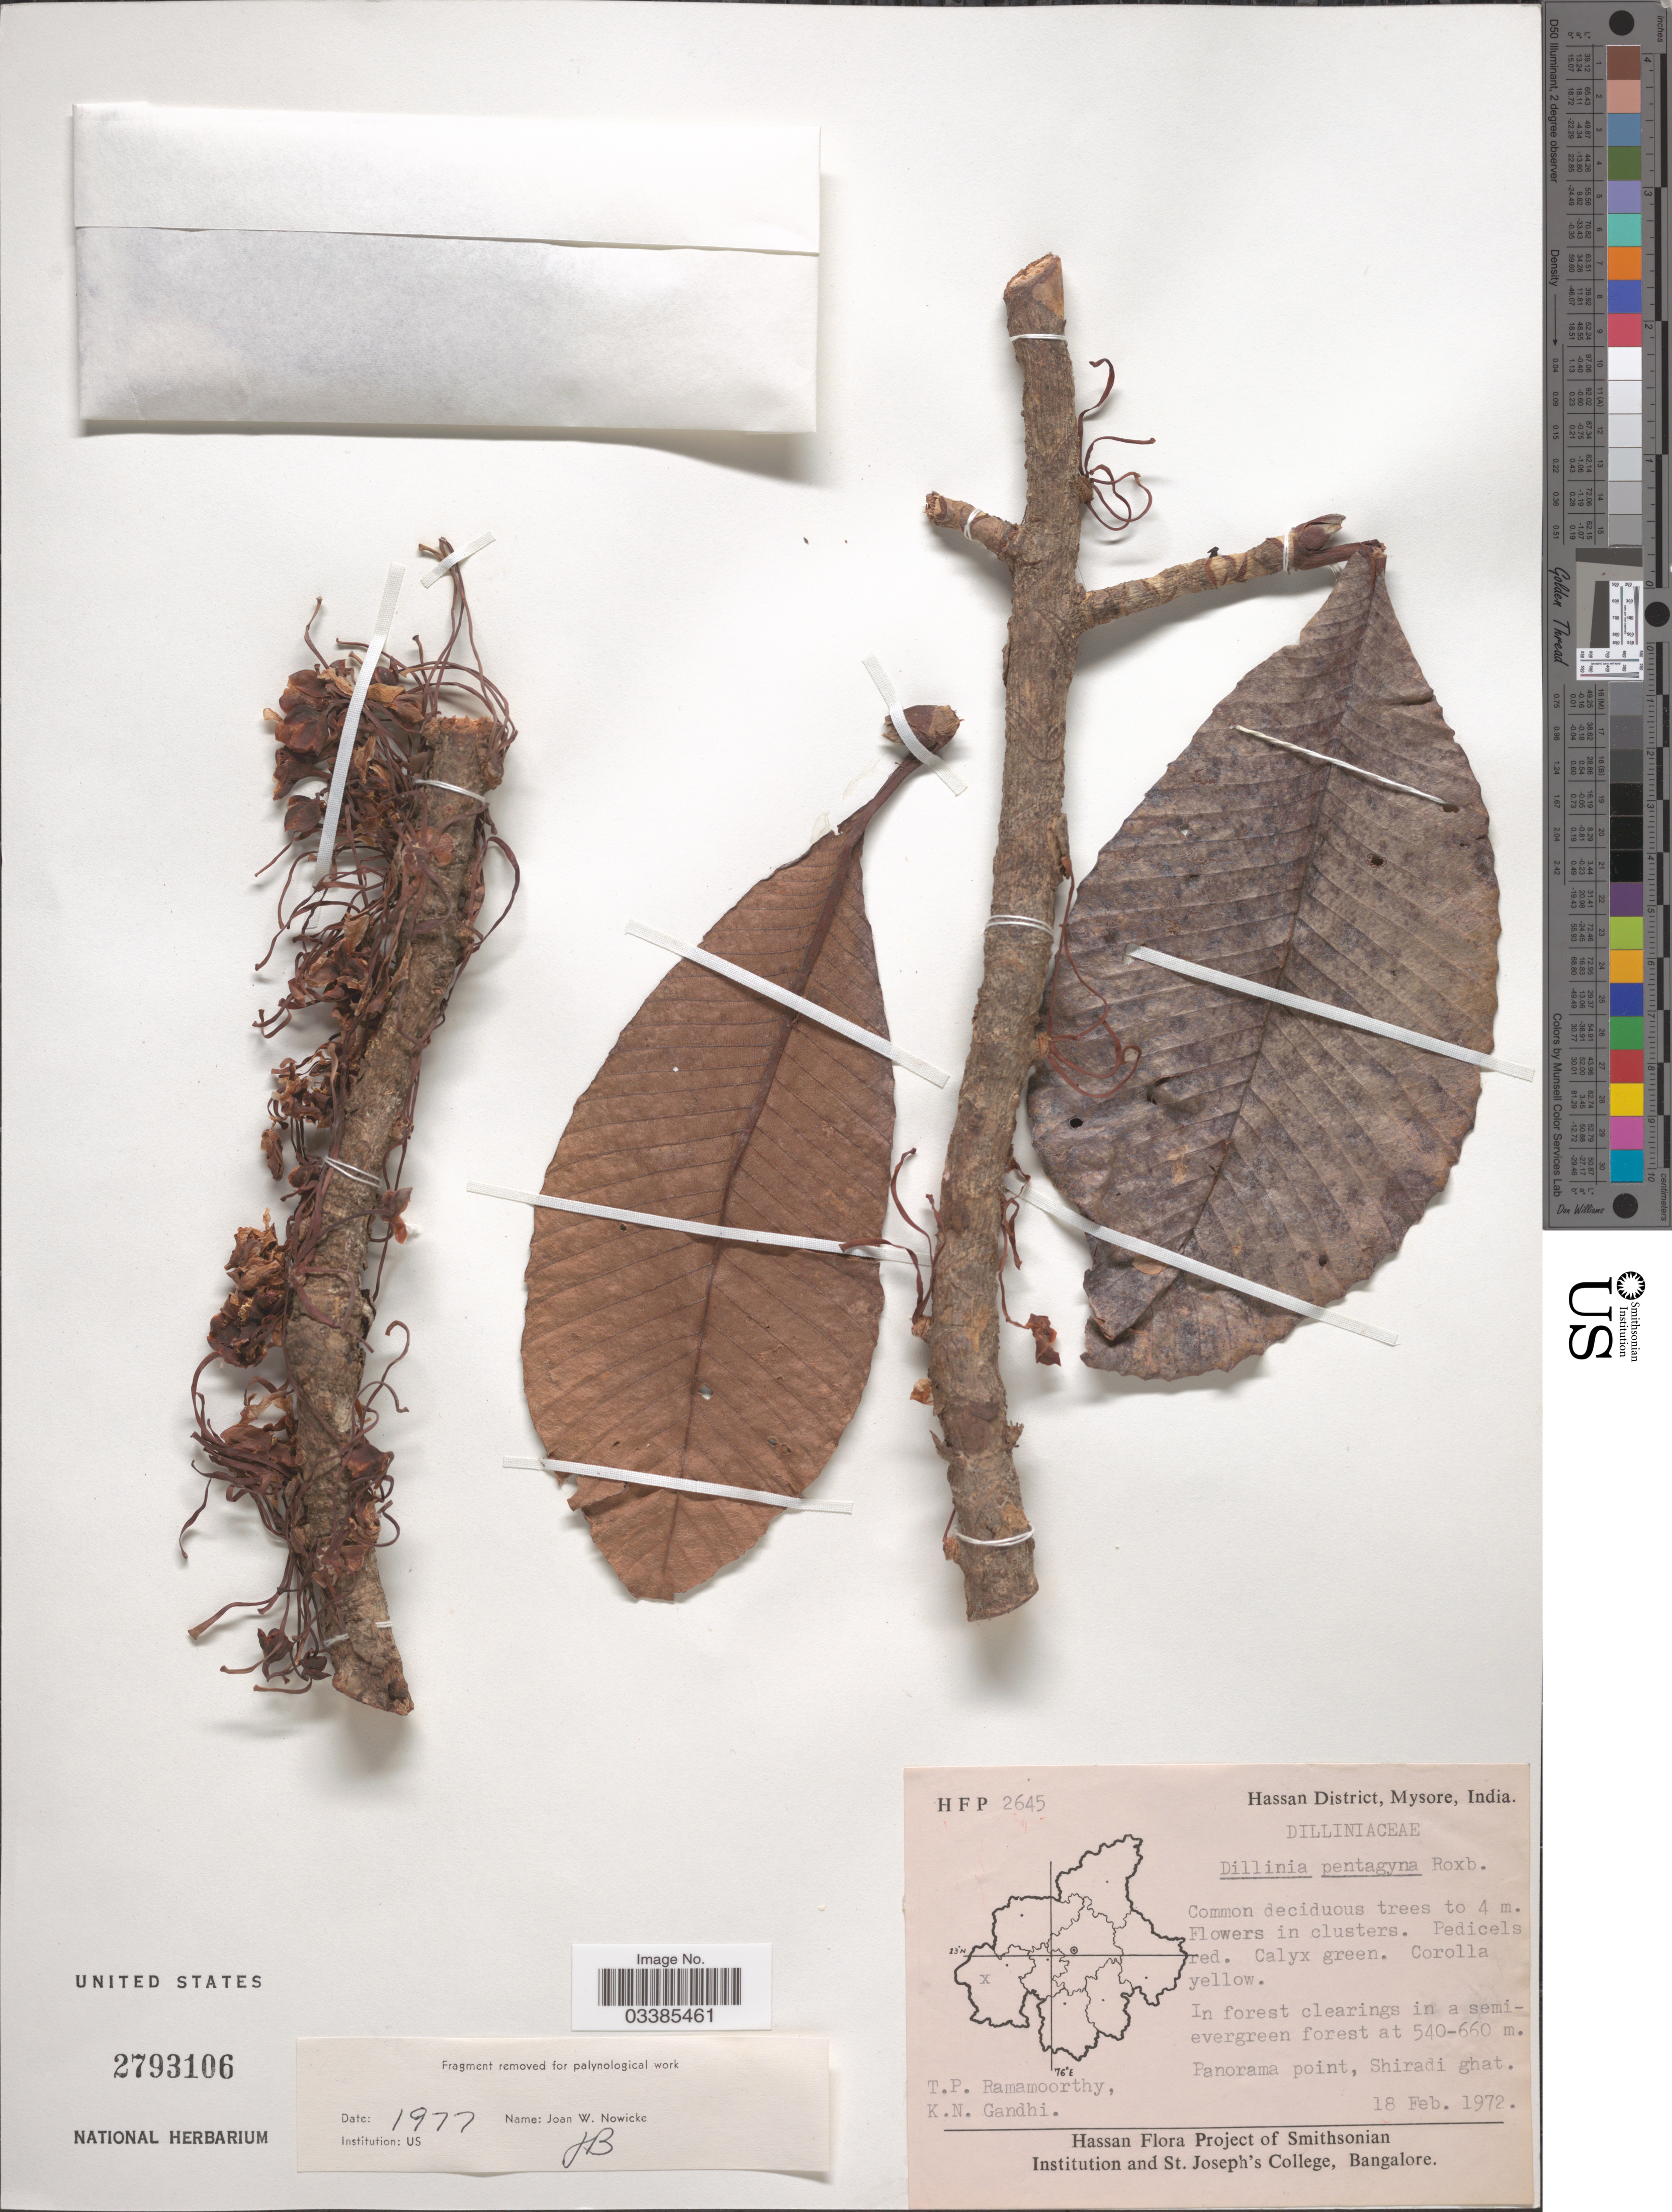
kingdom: Plantae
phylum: Tracheophyta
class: Magnoliopsida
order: Dilleniales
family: Dilleniaceae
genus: Dillenia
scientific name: Dillenia pentagyna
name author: Roxb.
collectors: T. P. Ramamoorthy & K. N. Gandhi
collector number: HFP 2645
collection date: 1972-02-18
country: India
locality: Hassan District, Mysore, Panorama point, Shiradi ghat.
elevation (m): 540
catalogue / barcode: US 2793106